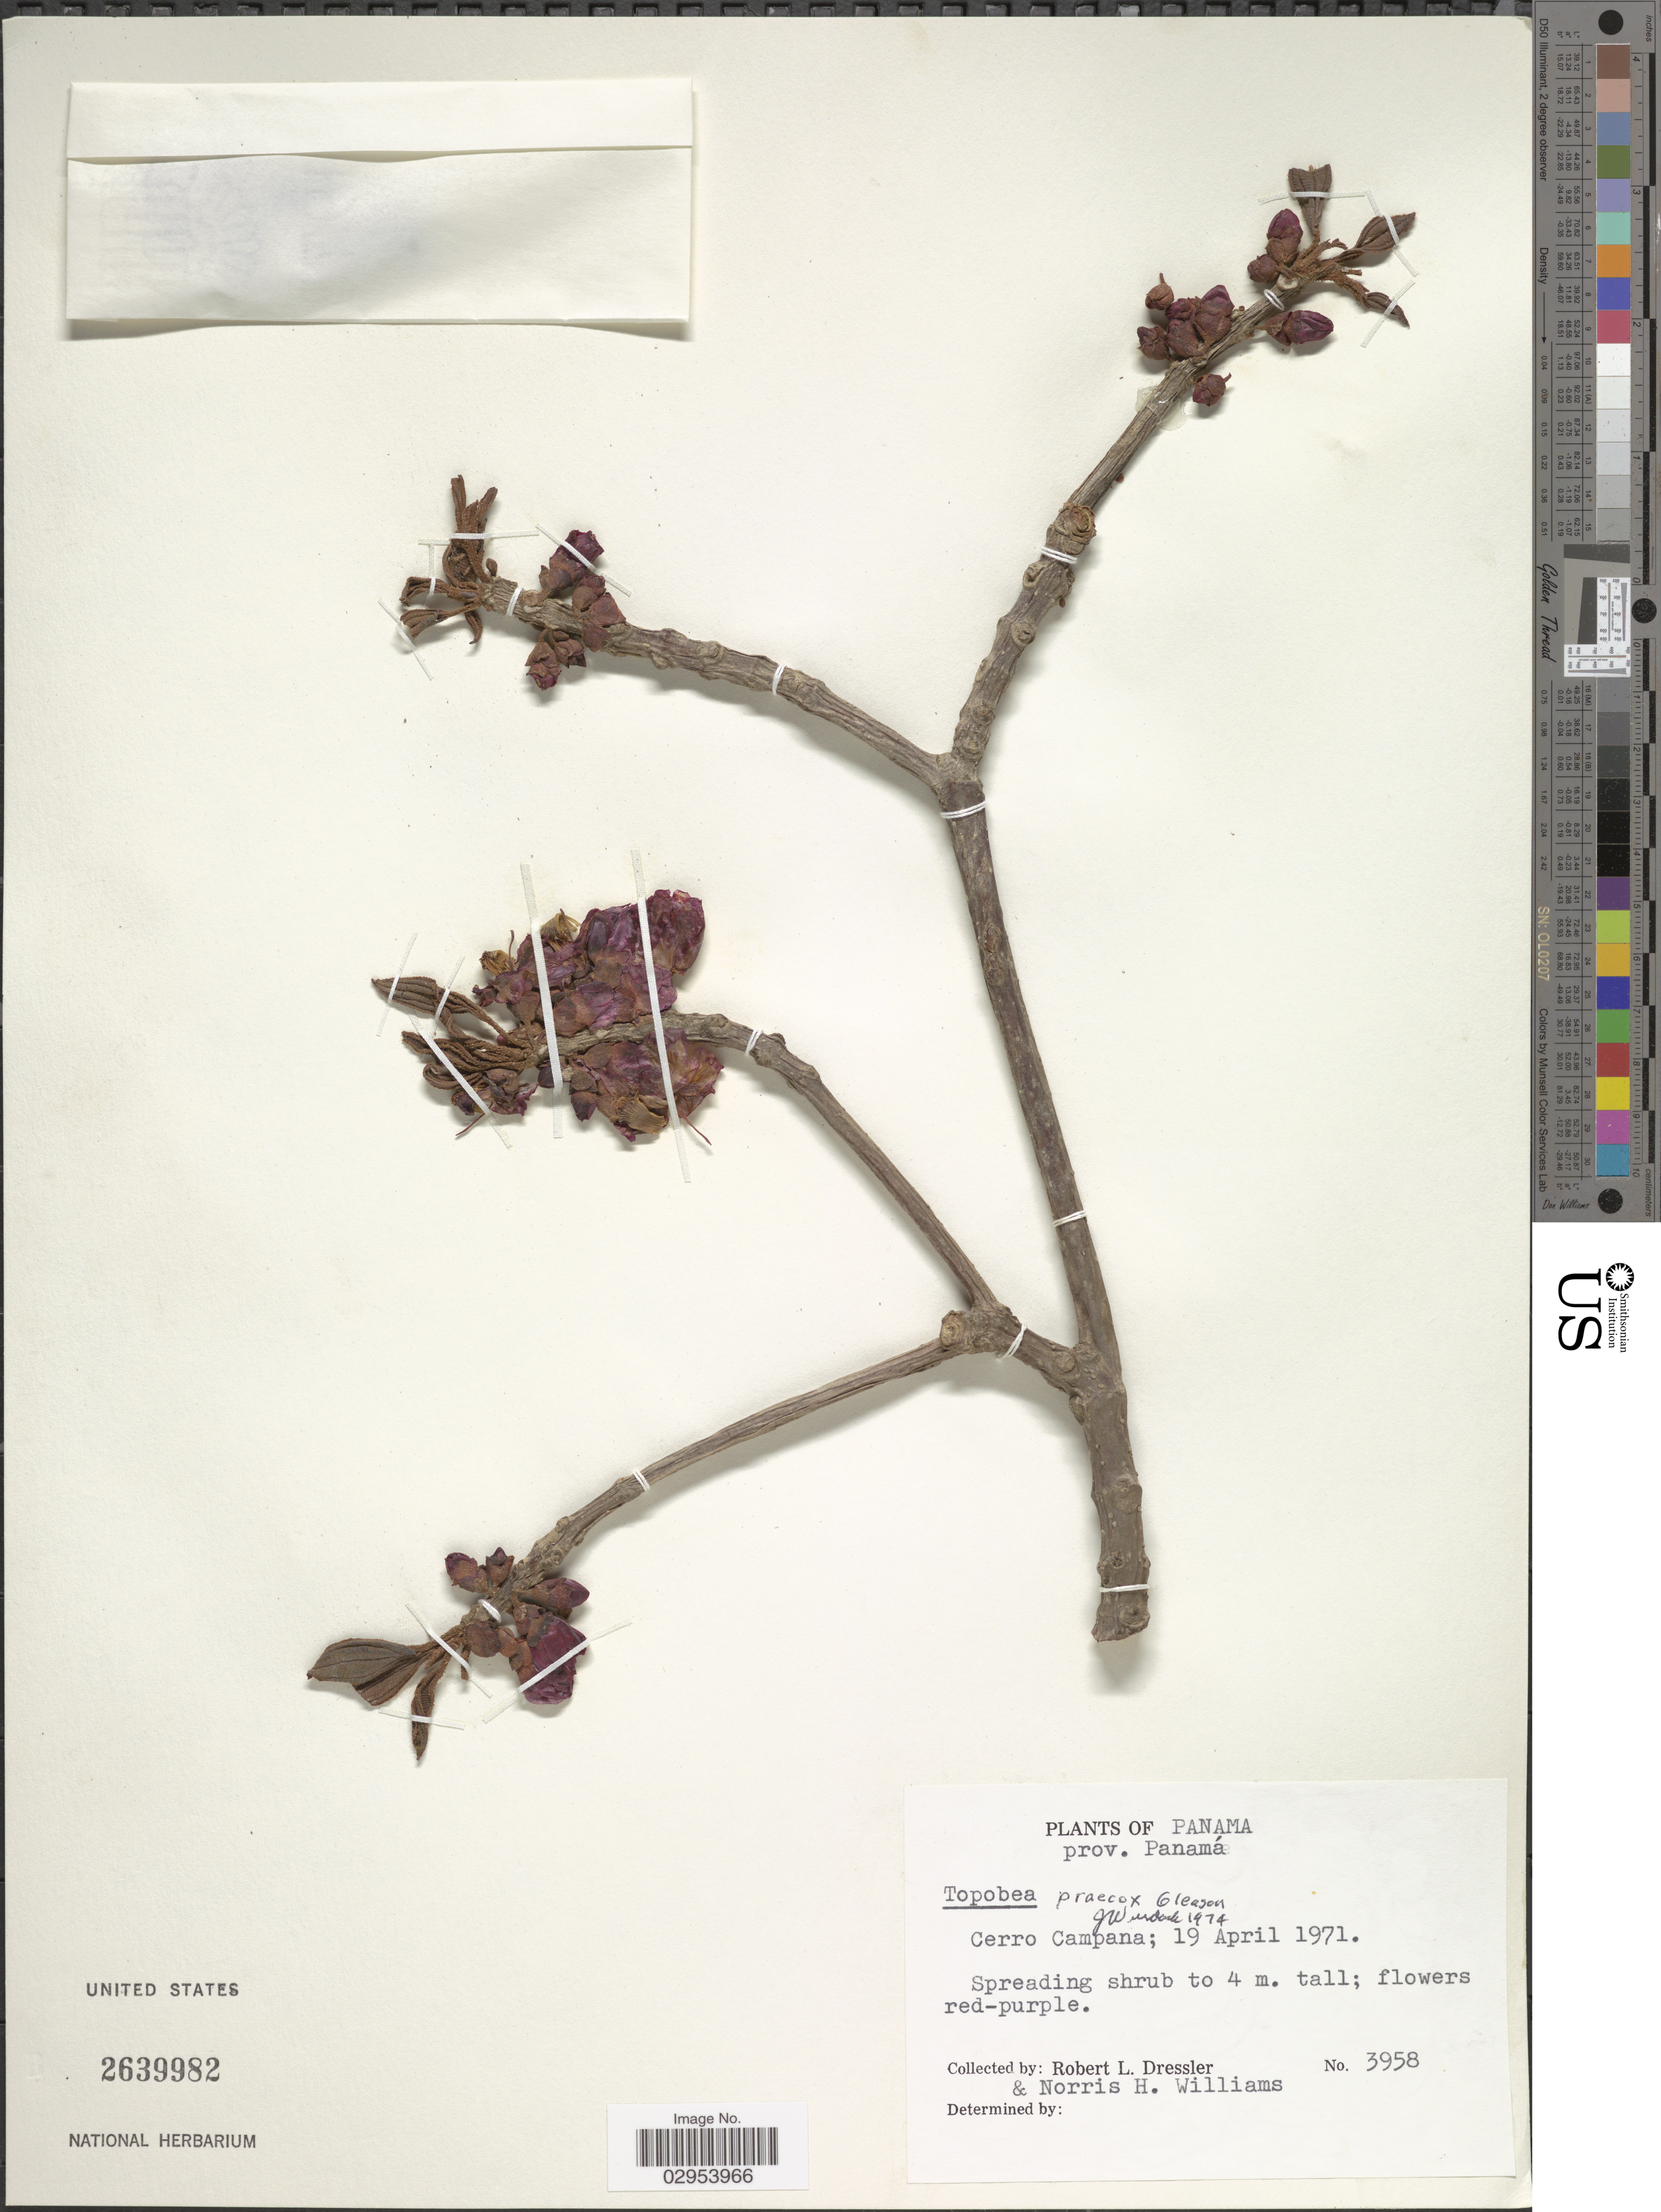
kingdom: Plantae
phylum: Tracheophyta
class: Magnoliopsida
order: Myrtales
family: Melastomataceae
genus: Topobea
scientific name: Topobea praecox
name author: Gleason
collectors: R. Dressler & N. H. Williams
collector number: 3958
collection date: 1971-04-19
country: Panama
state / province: Panamá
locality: Cerro Campana.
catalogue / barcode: US 2639982